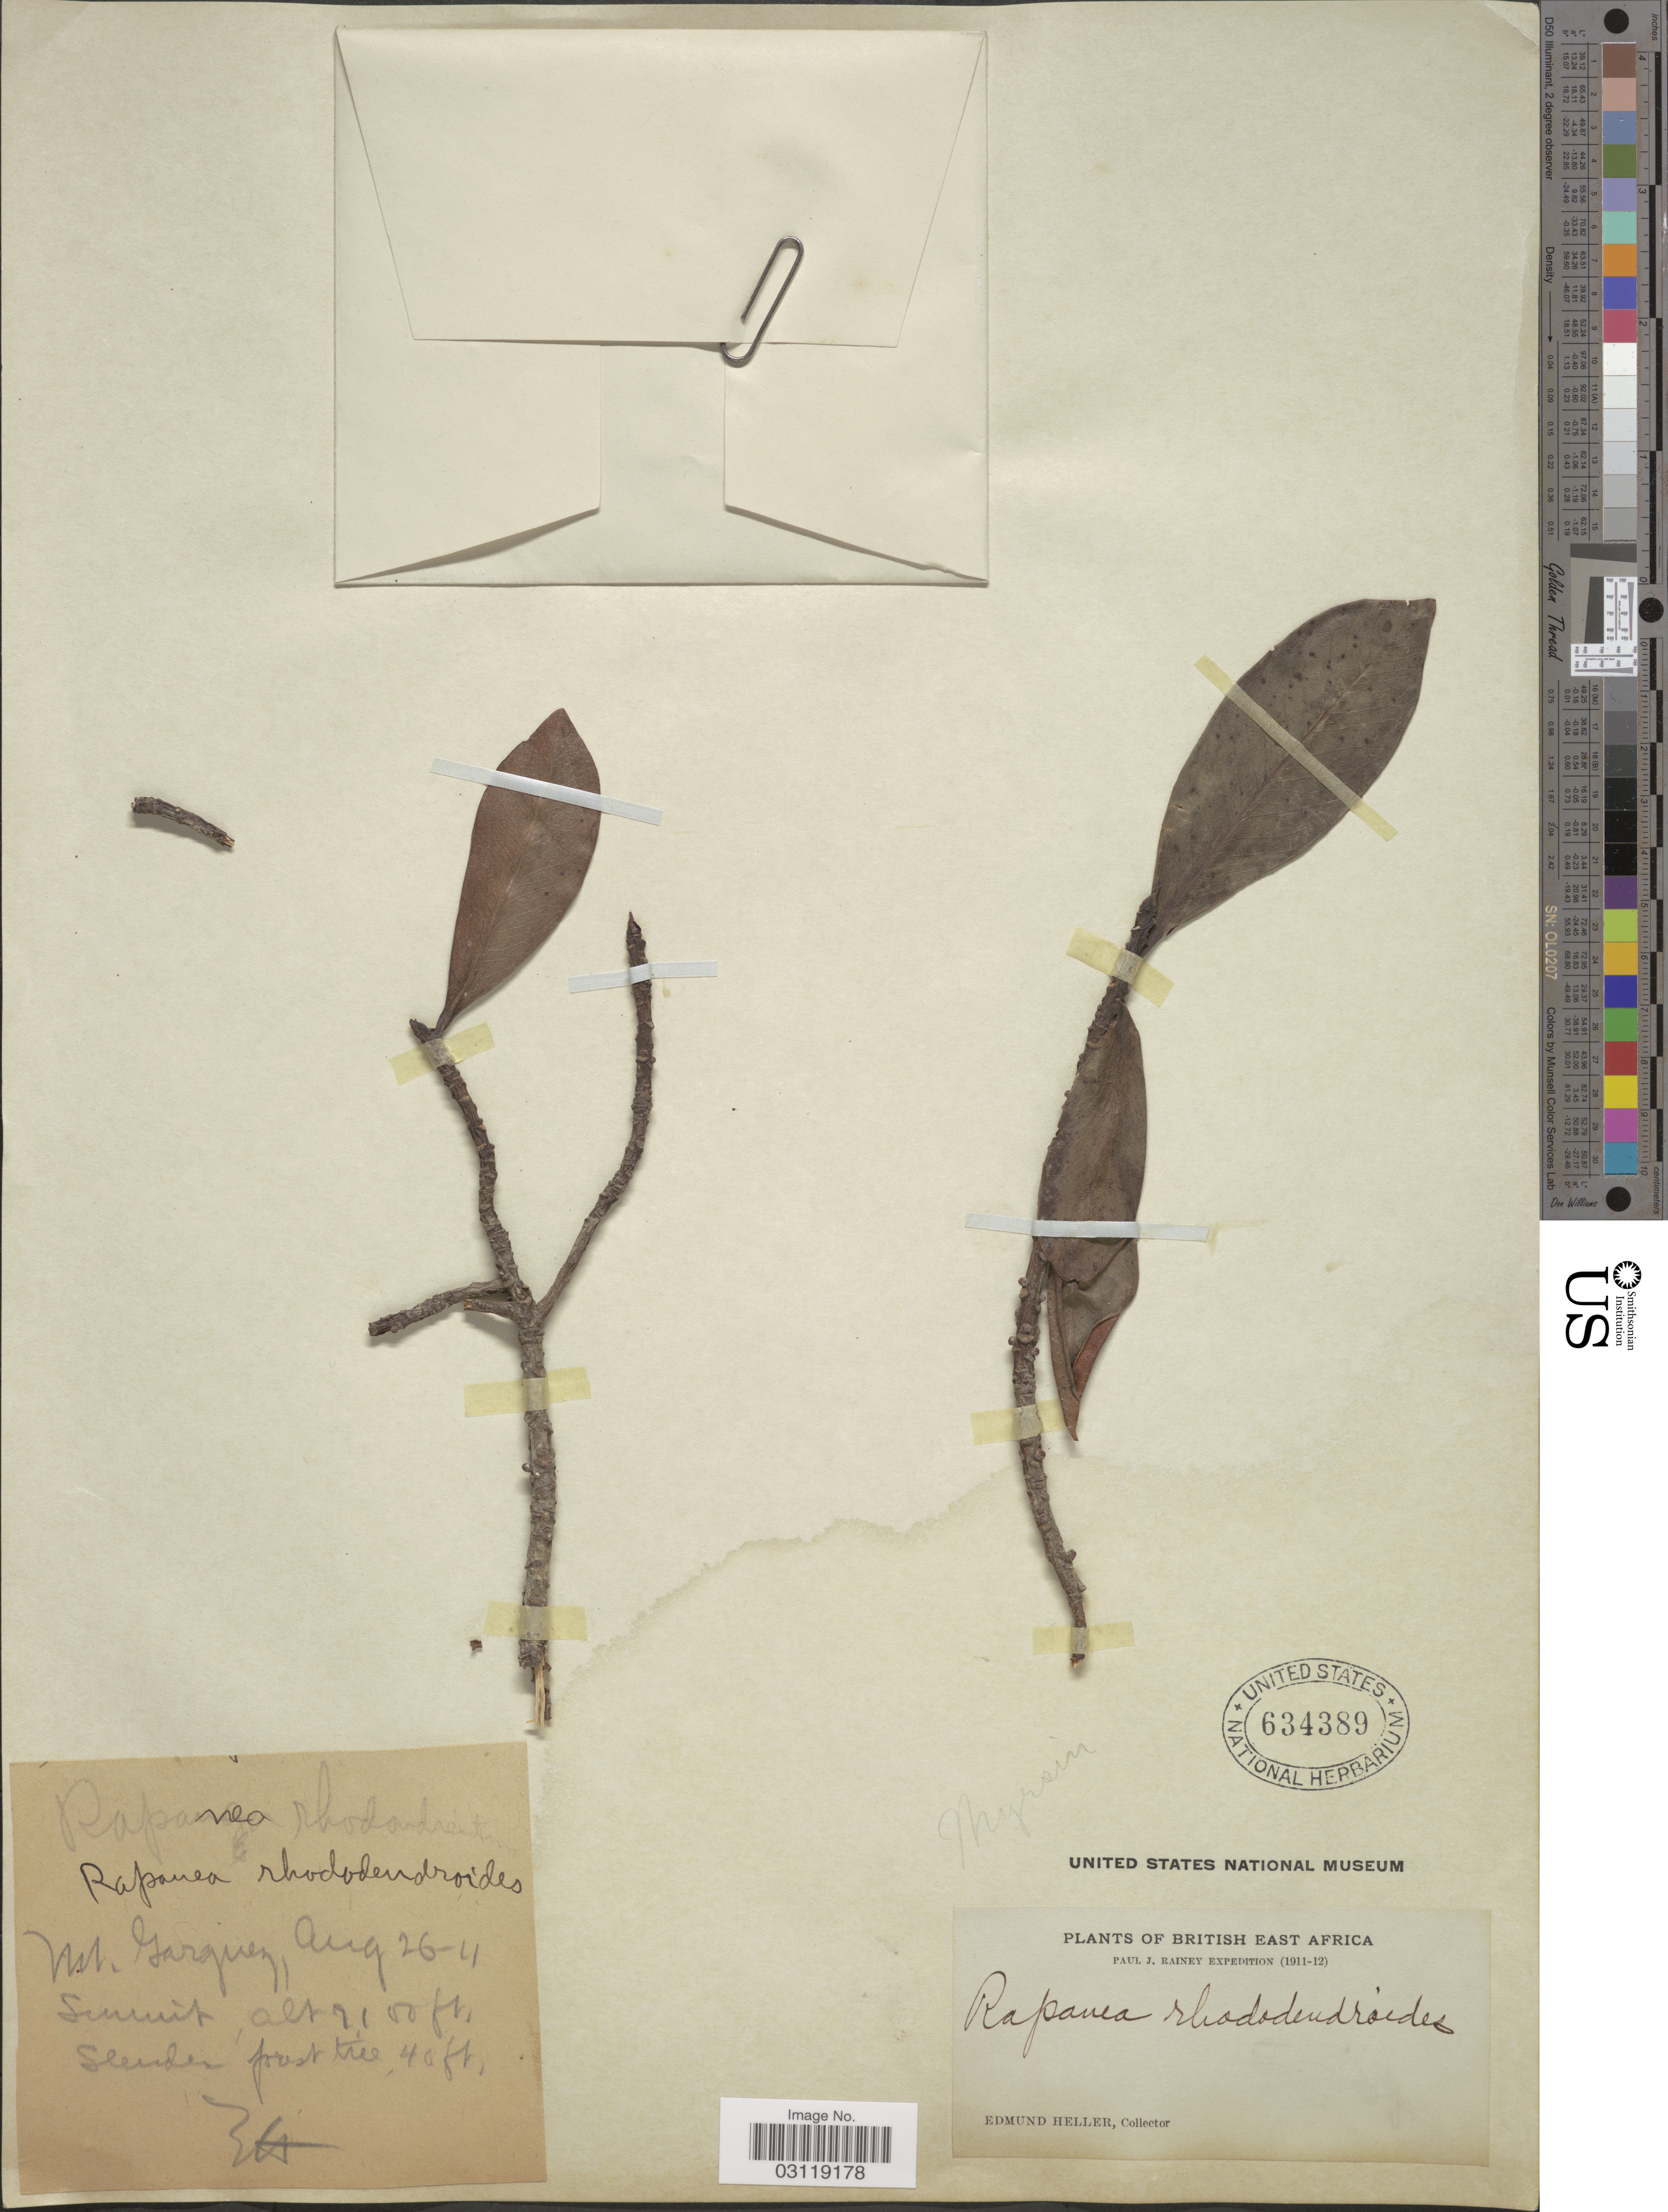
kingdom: Plantae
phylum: Tracheophyta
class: Magnoliopsida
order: Ericales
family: Primulaceae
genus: Rapanea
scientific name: Rapanea rhododendroides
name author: (Gilg) Mez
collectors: E. Heller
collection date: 1911-08-26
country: Kenya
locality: Mt. Garguez. British East Africa.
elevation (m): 2164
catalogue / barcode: US 634389